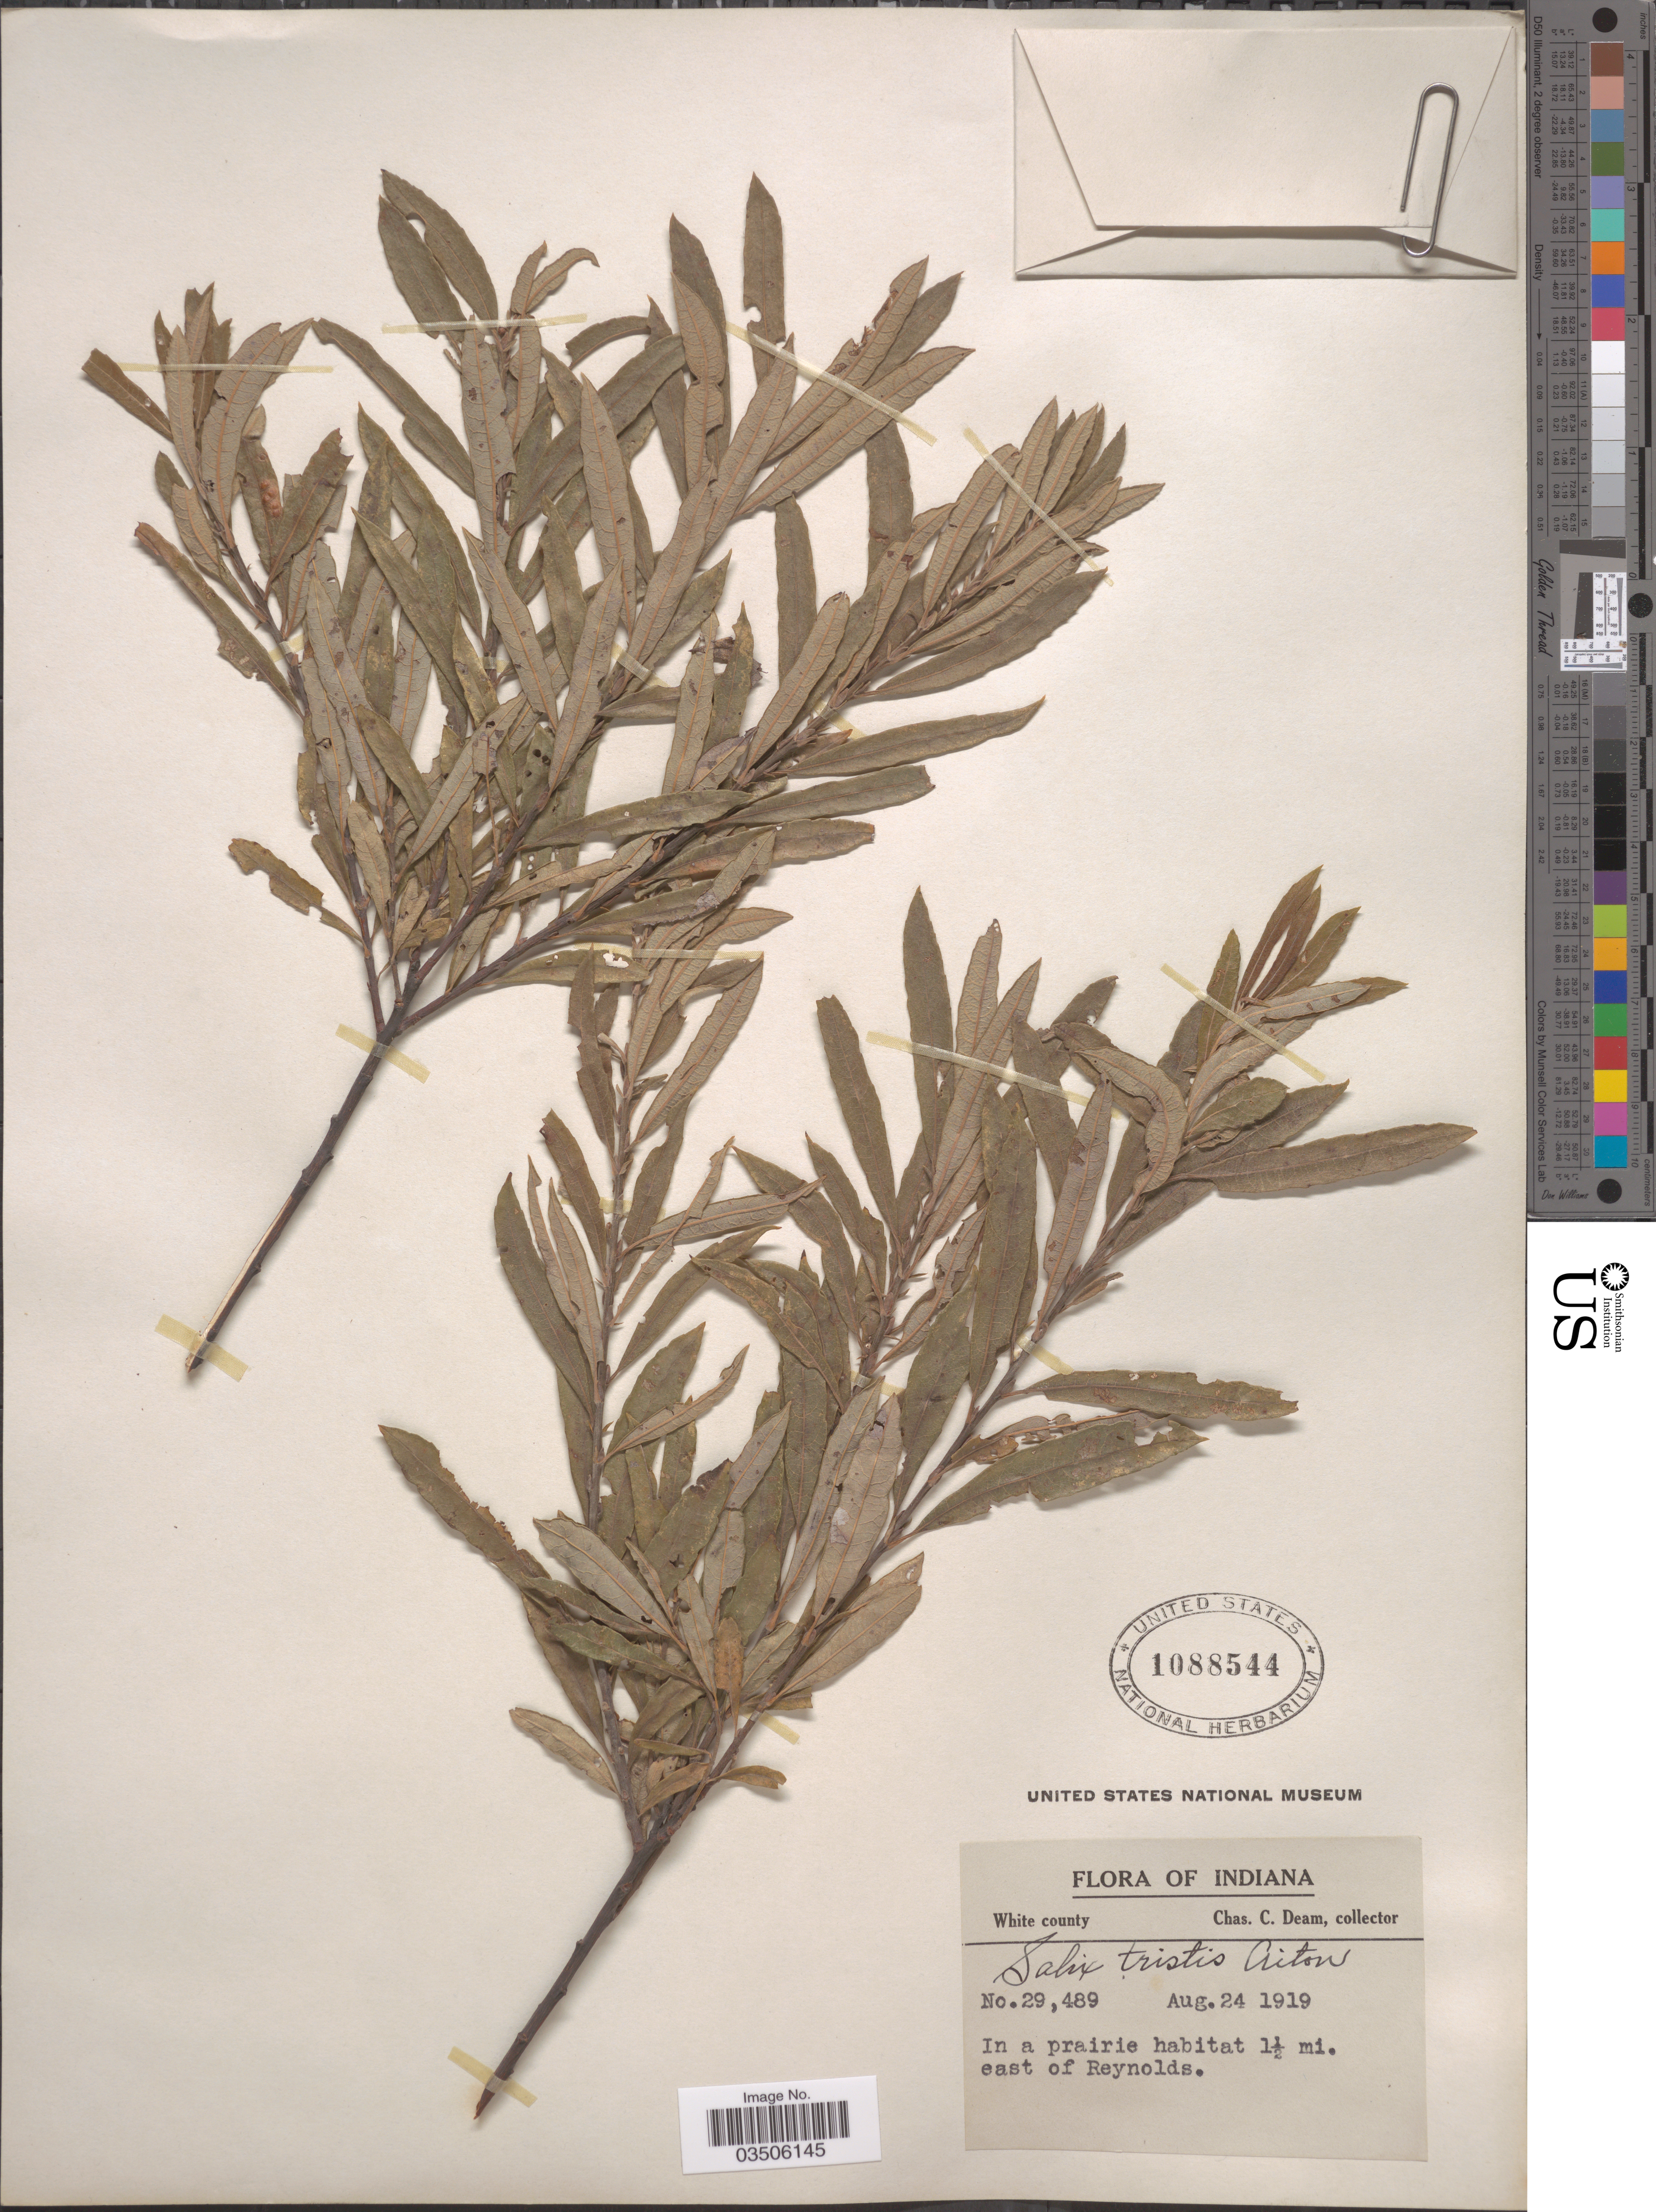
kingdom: Plantae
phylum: Tracheophyta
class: Magnoliopsida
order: Malpighiales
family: Salicaceae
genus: Salix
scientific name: Salix tristis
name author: Aiton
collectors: C. C. Deam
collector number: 29489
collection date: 1919-08-24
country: United States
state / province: Indiana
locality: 1½ mi. east of Reynolds.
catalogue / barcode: US 1088544